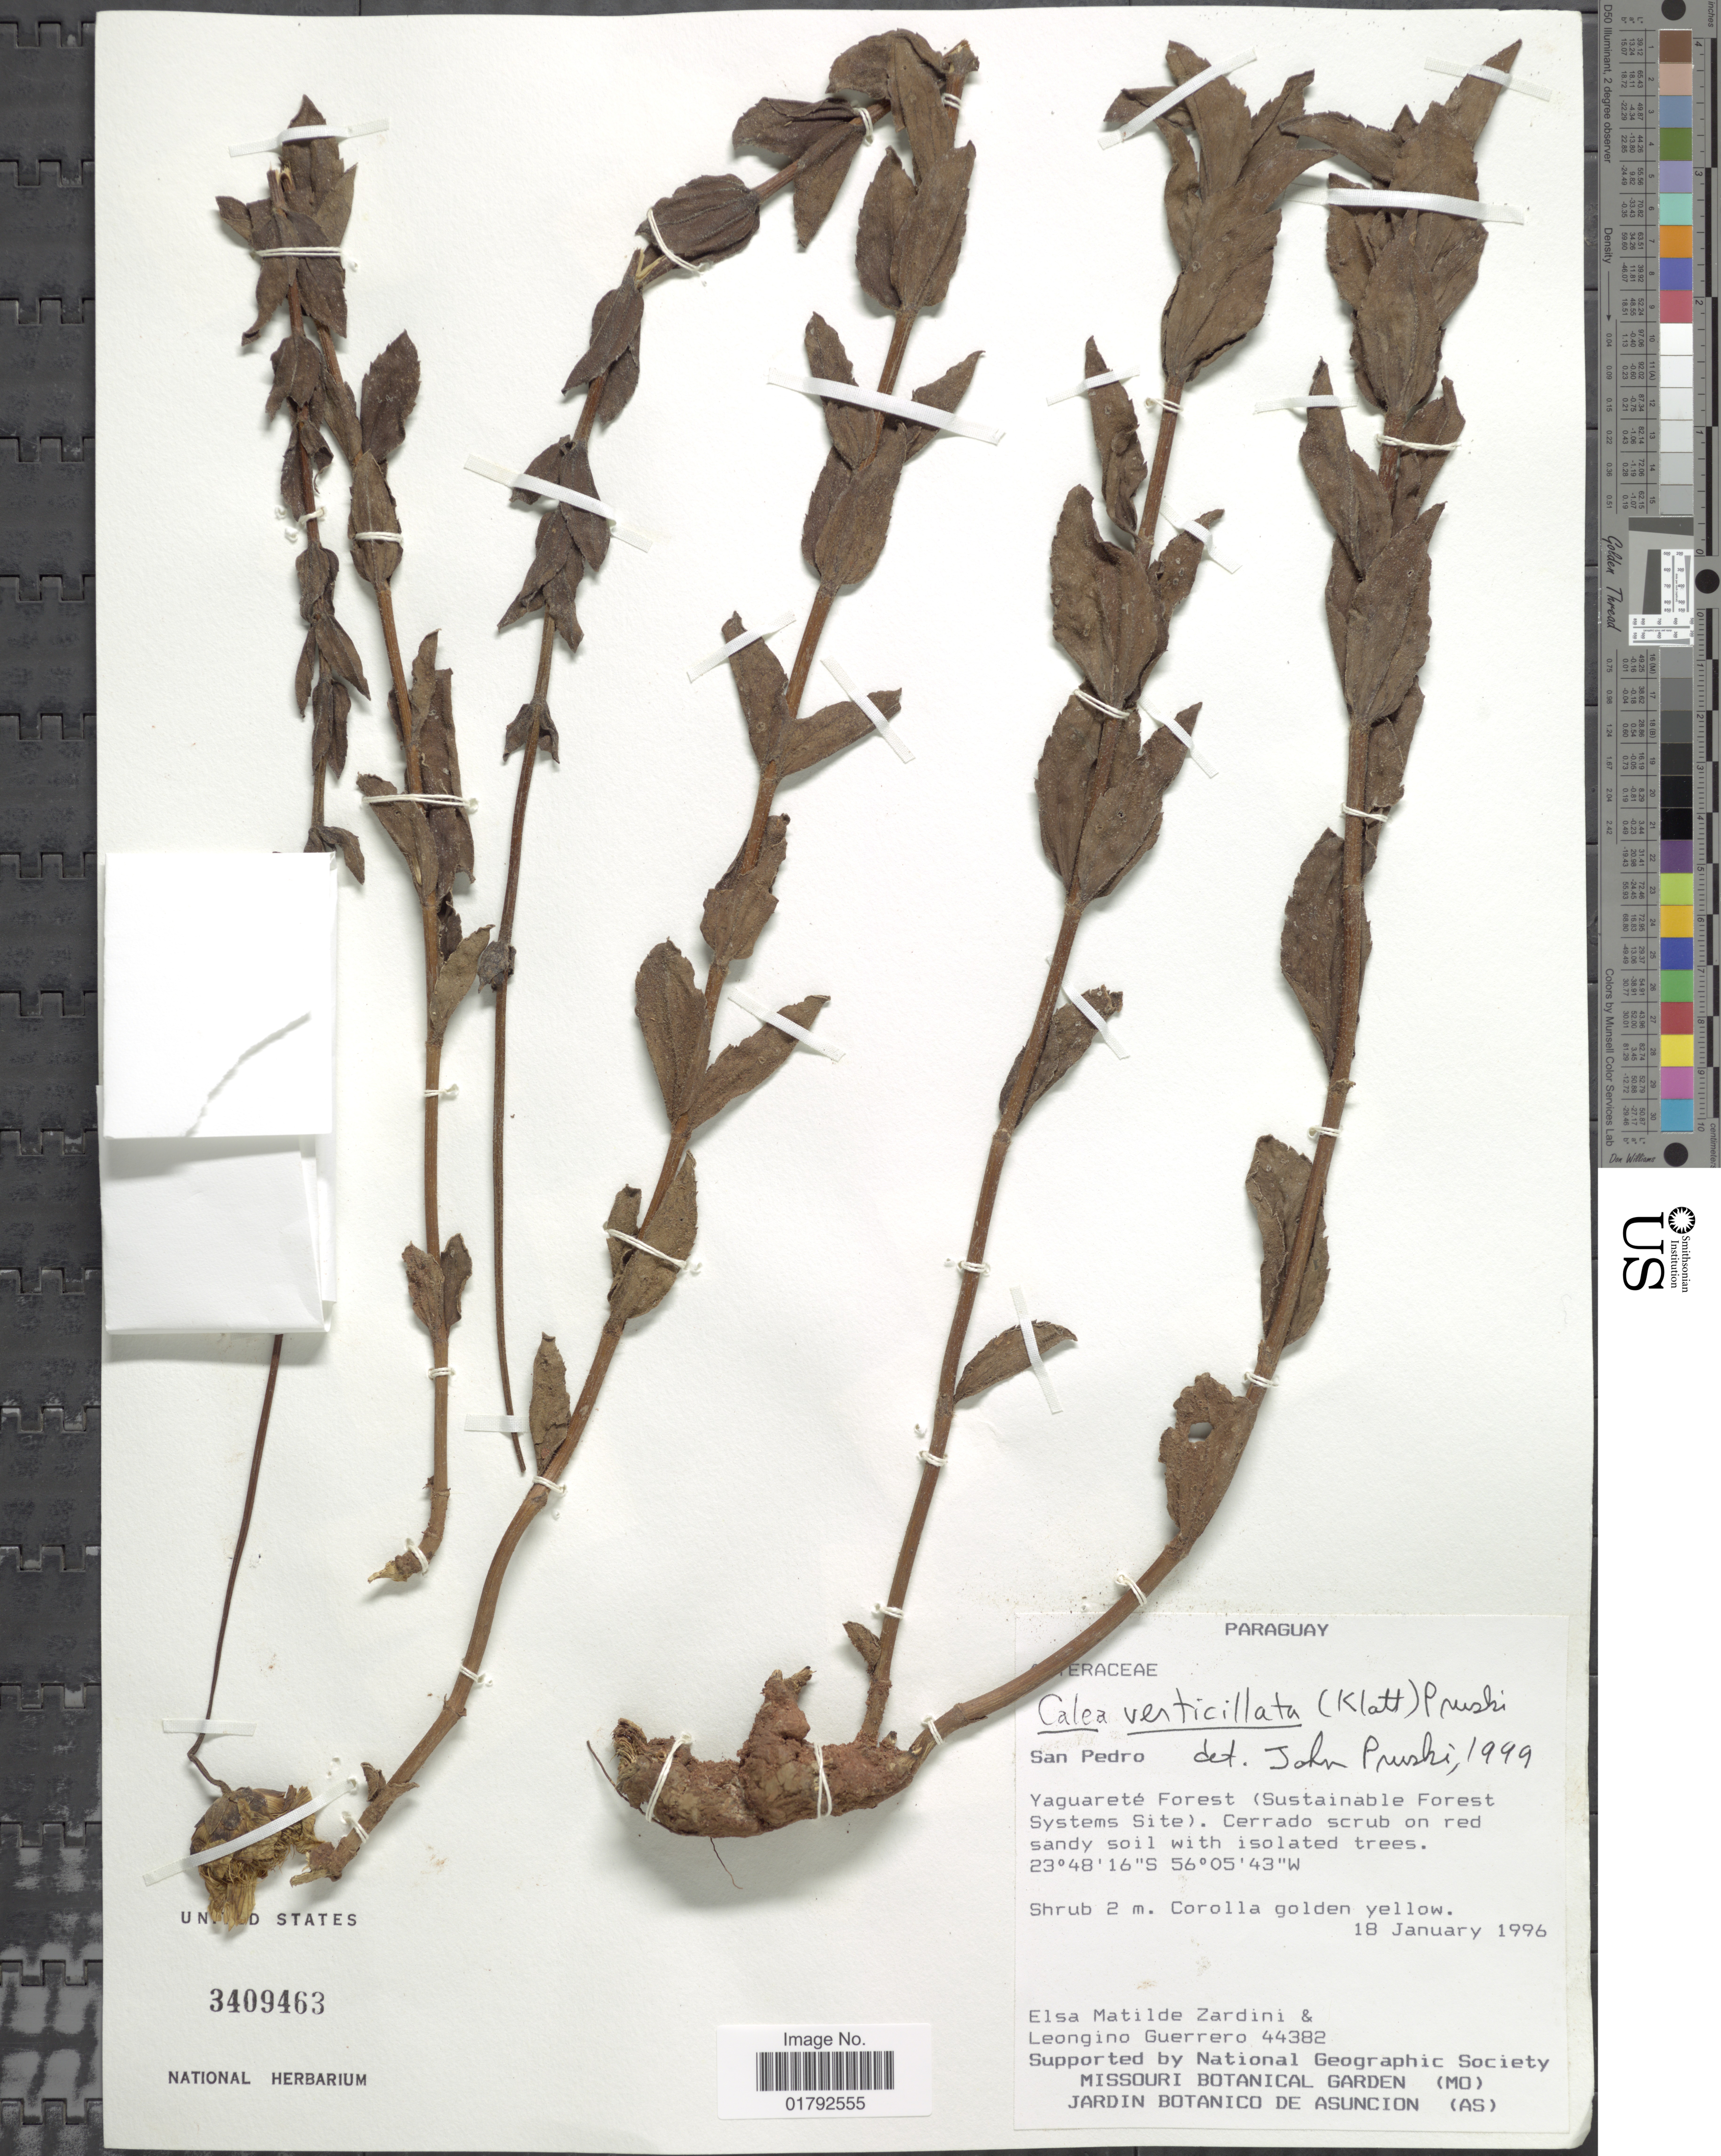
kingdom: Plantae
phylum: Tracheophyta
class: Magnoliopsida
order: Asterales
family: Asteraceae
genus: Calea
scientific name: Calea verticillata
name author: (Klatt) Pruski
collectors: E. M. Zardini & L. Guerrero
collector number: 44382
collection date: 1996-01-18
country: Paraguay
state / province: San Pedro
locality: Yaguarete Forest (Sustainable Forest Systems Site).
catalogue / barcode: US 3409463